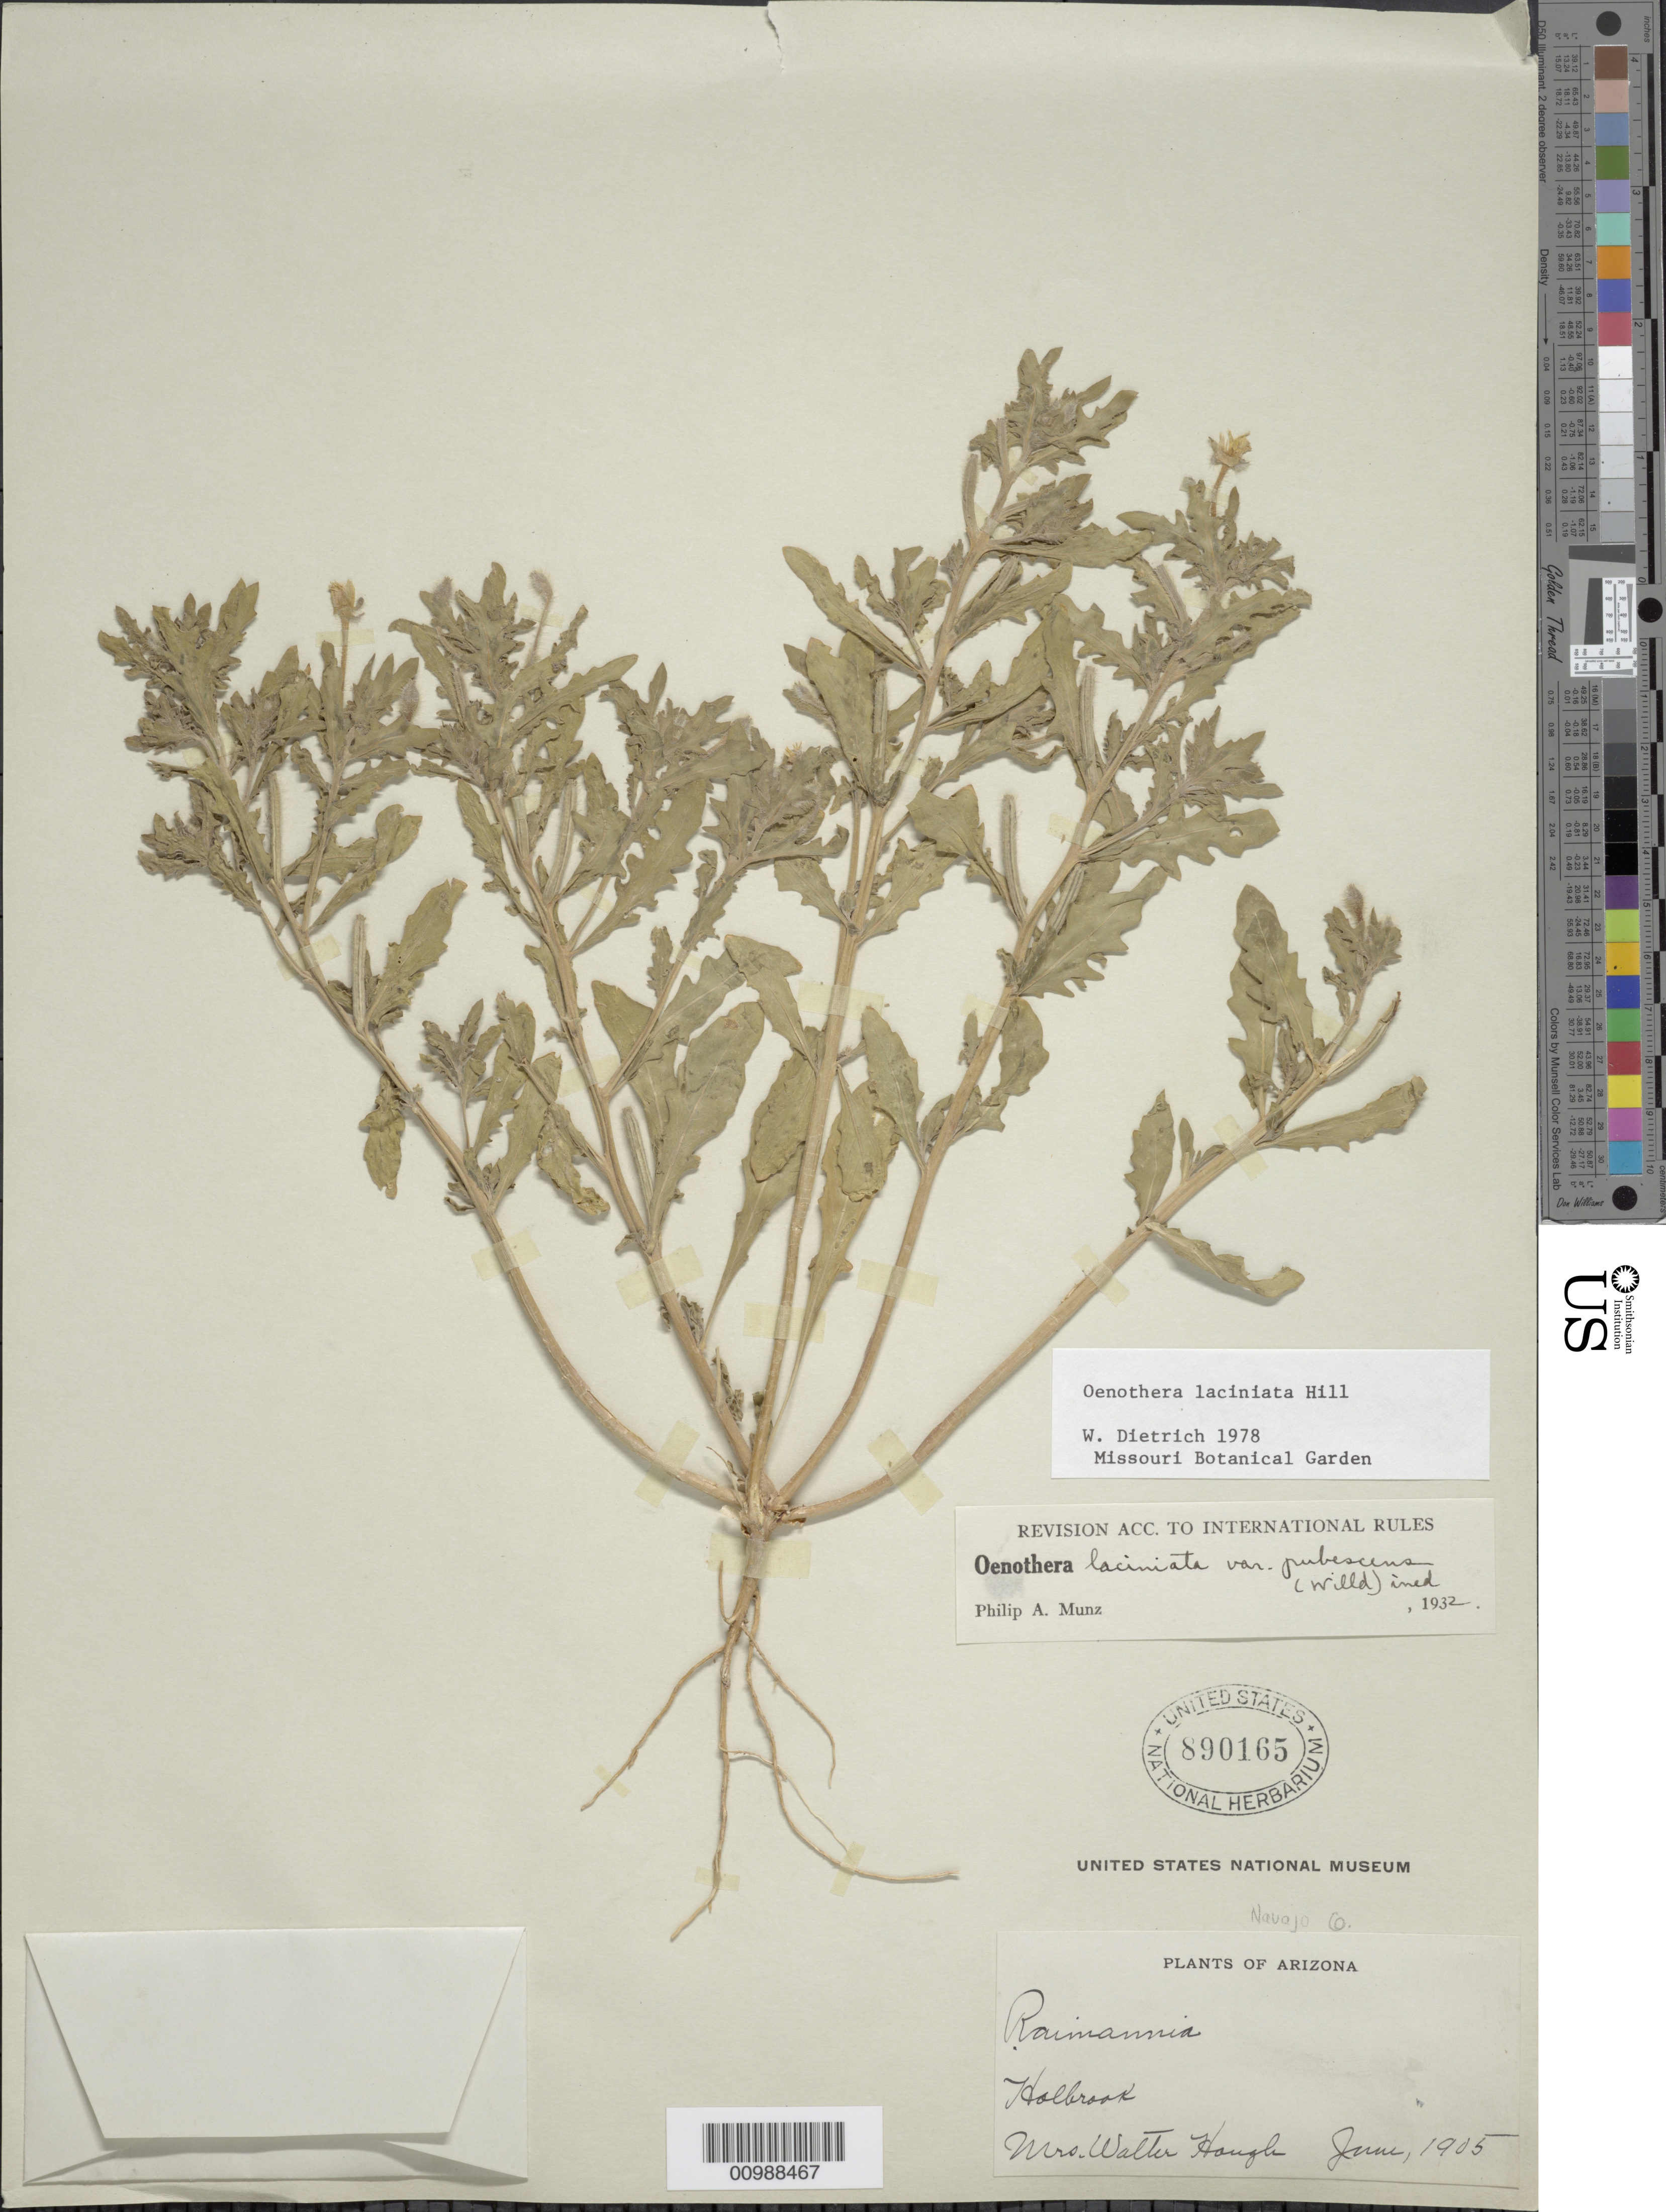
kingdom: Plantae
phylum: Tracheophyta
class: Magnoliopsida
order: Myrtales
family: Onagraceae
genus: Oenothera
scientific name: Oenothera laciniata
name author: Hill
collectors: W. Hough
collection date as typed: Jun 1905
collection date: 1905-06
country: United States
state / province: Arizona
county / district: Navajo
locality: Holbrook.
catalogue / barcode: US 890165